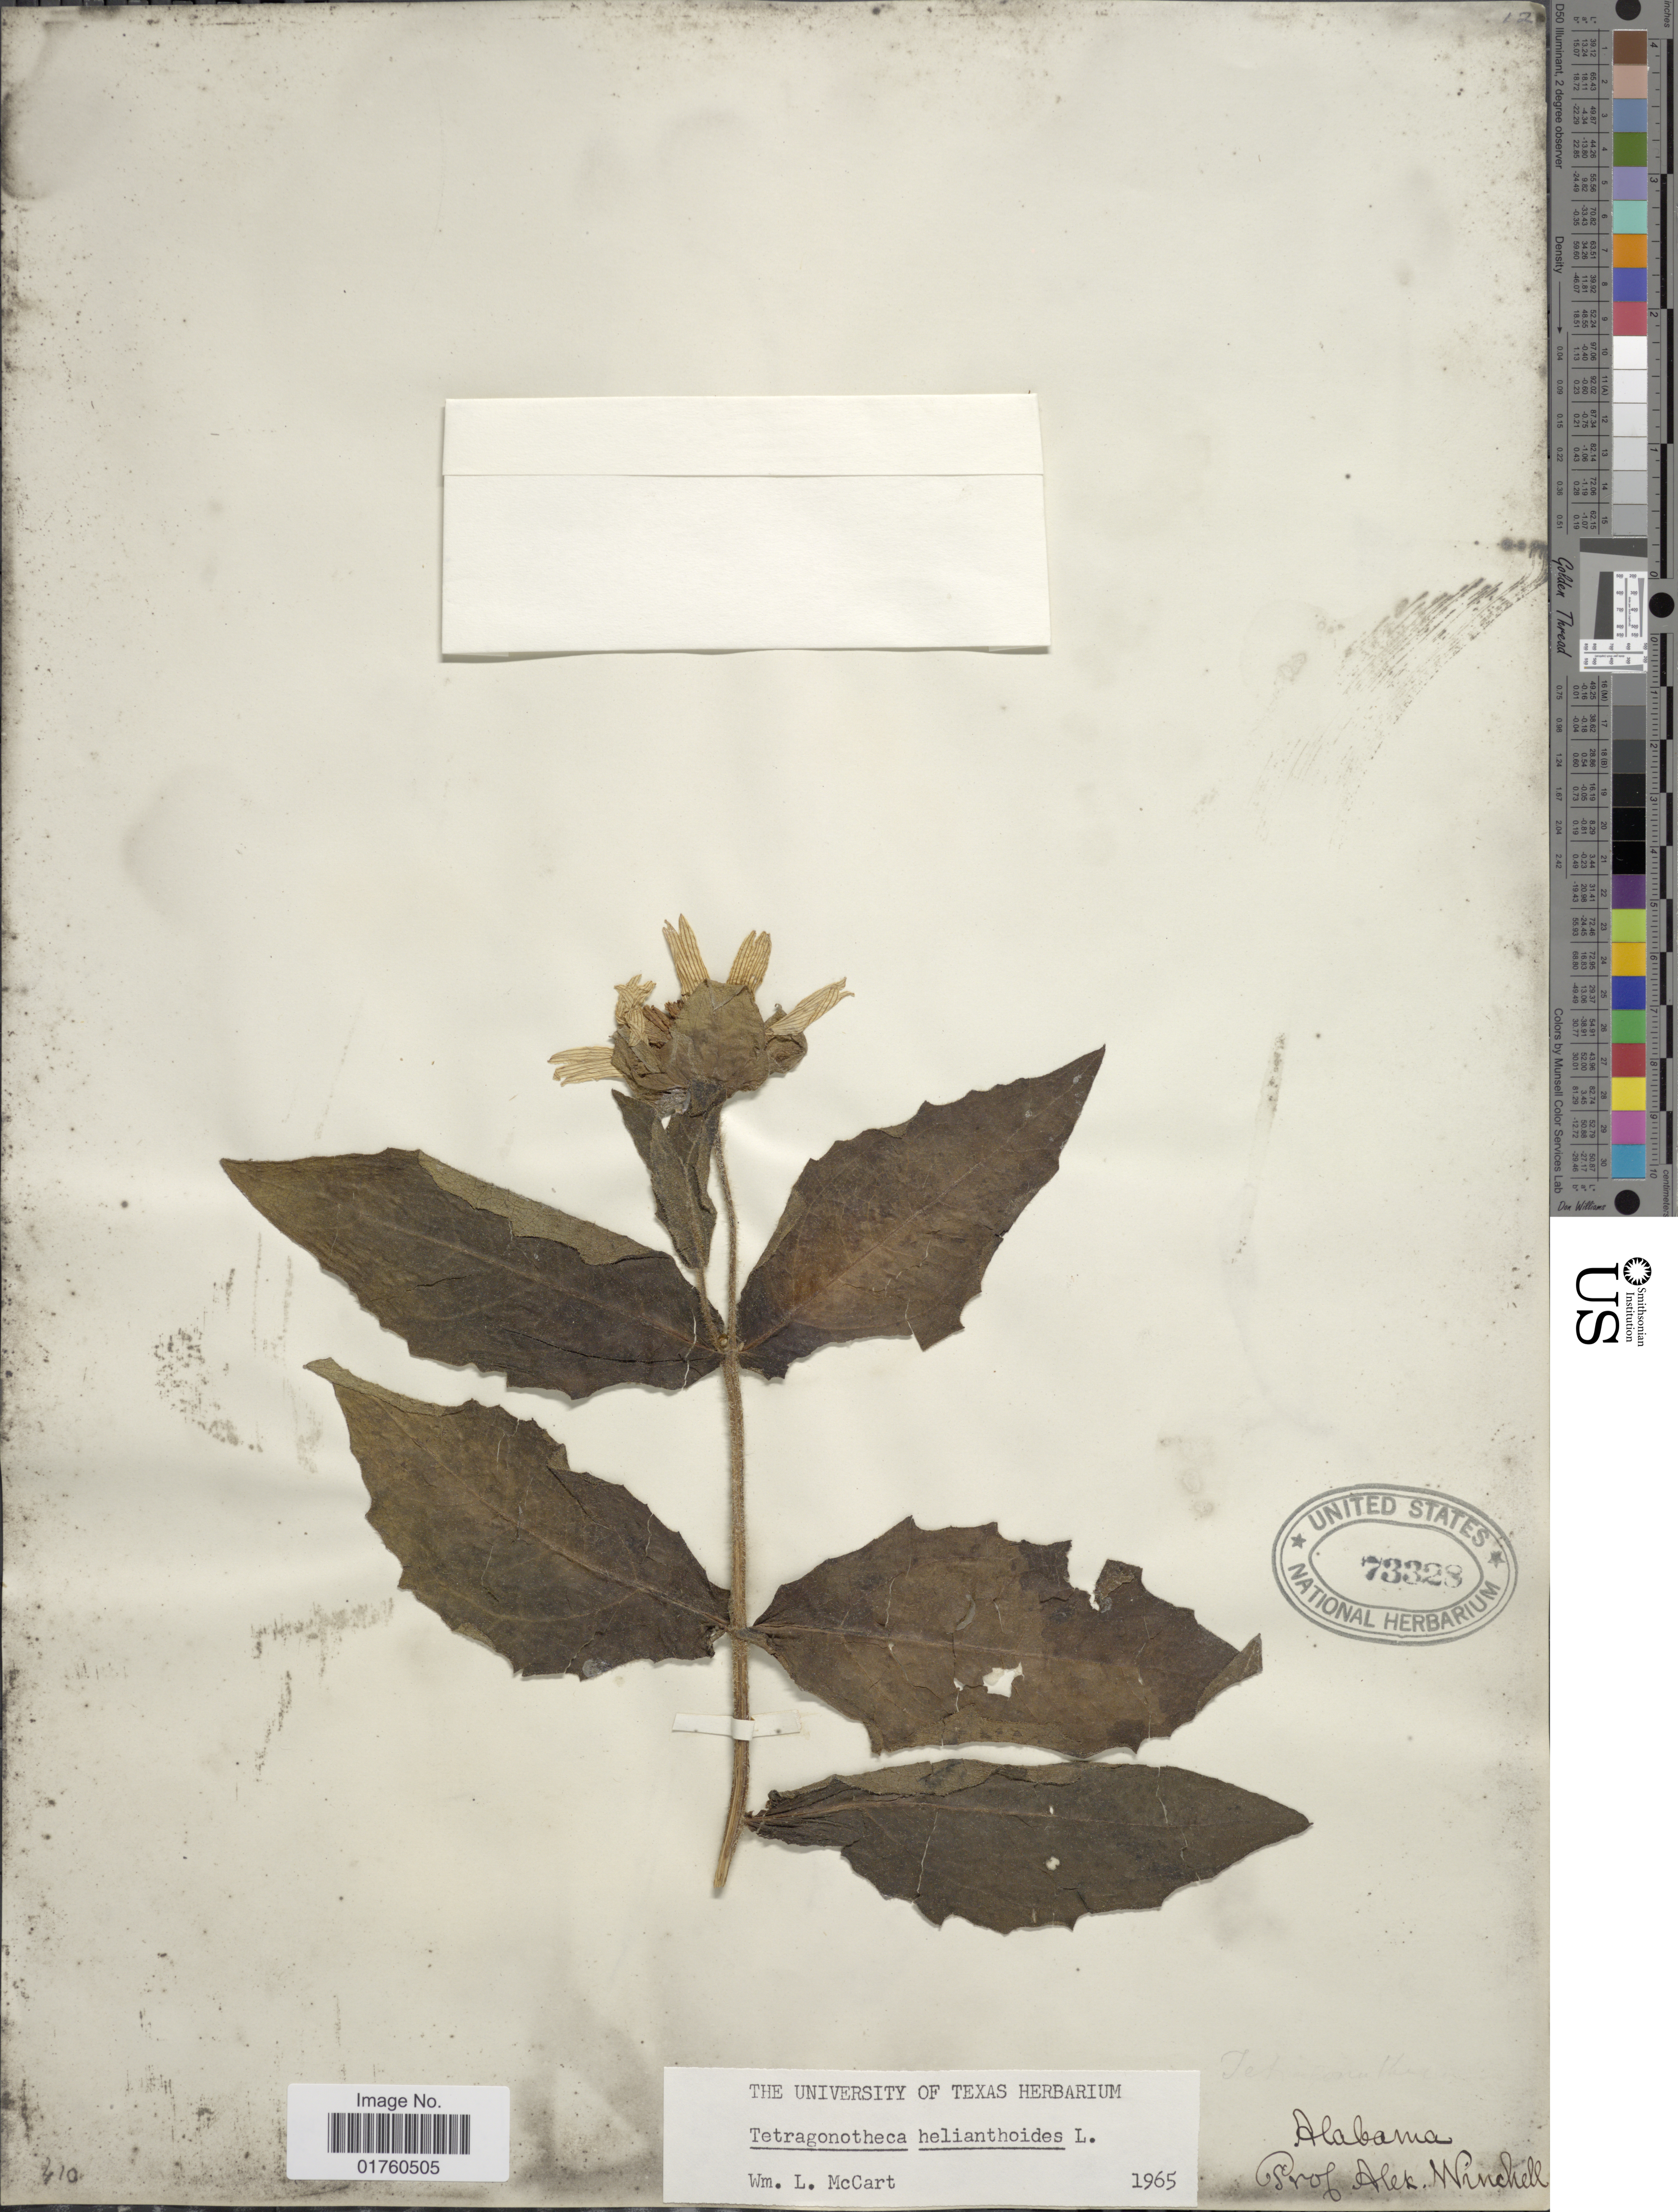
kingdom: Plantae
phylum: Tracheophyta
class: Magnoliopsida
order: Asterales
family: Asteraceae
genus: Tetragonotheca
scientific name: Tetragonotheca helianthoides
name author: L.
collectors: A. Winchell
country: United States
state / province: Alabama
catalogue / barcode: US 73328